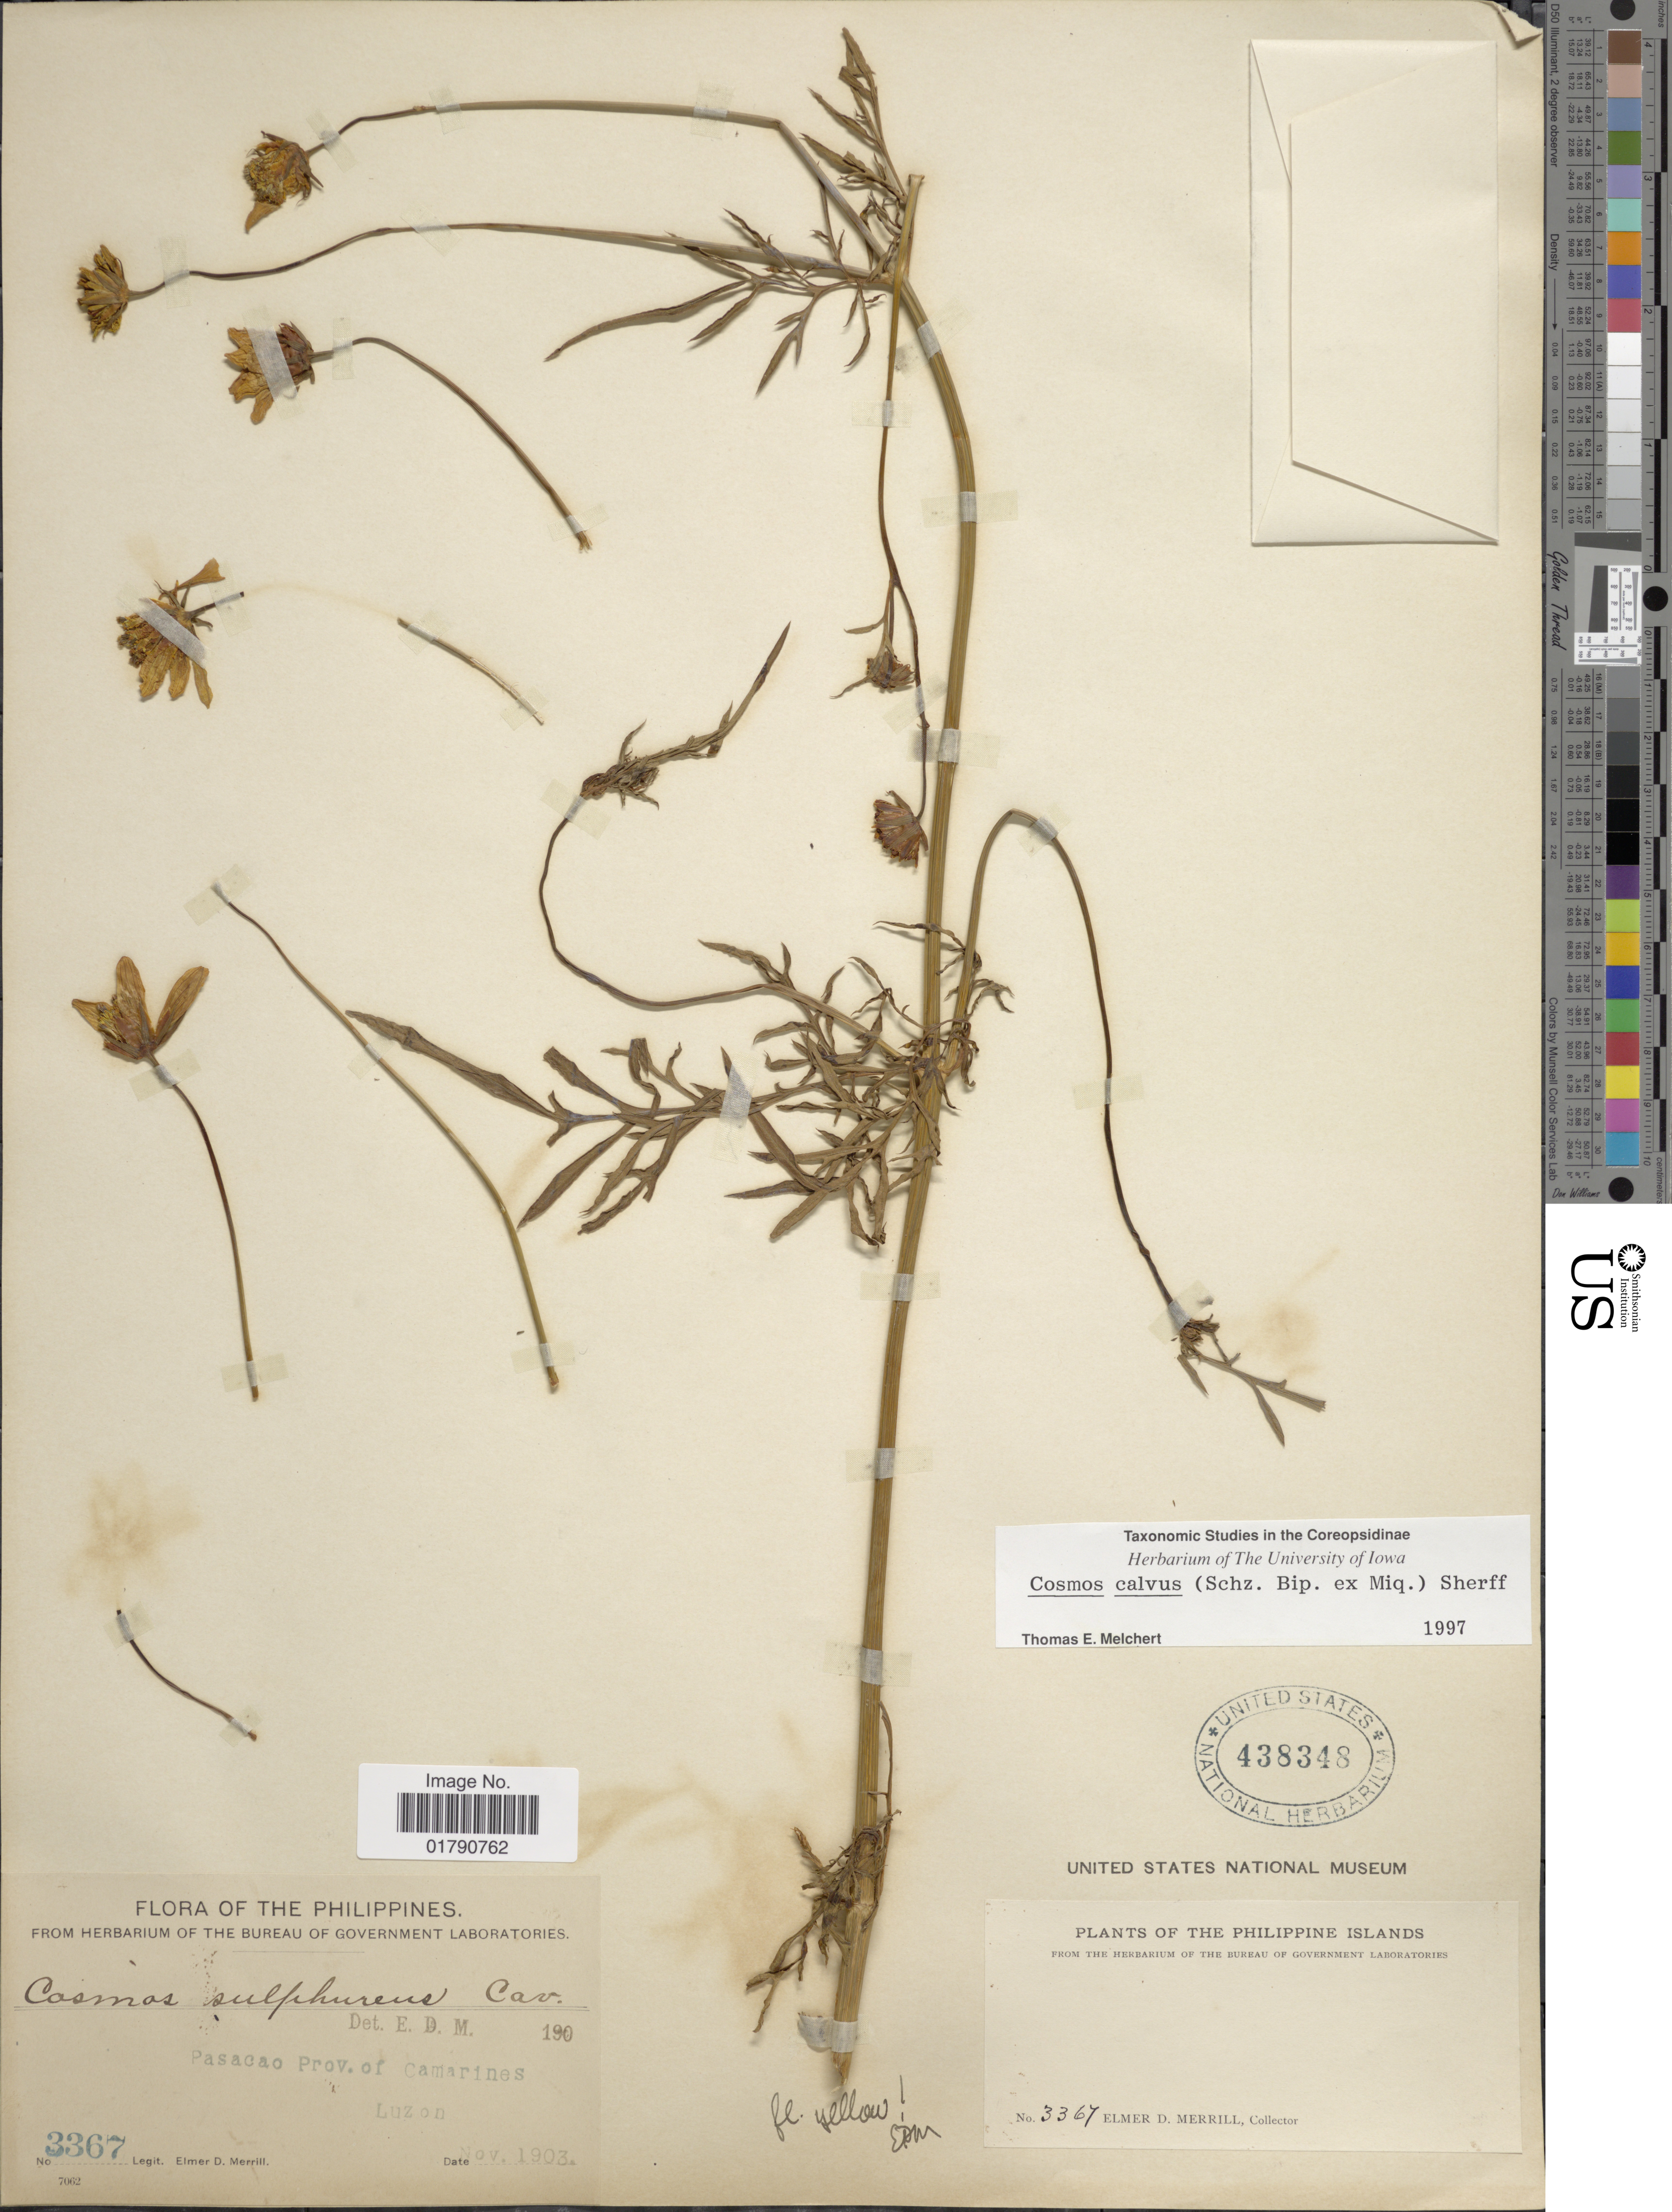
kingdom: Plantae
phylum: Tracheophyta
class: Magnoliopsida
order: Asterales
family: Asteraceae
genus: Cosmos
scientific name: Cosmos calvus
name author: (Sch. Bip. ex Miq.) Sherff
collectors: E. D. Merrill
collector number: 3367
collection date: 1903-11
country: Philippines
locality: Pasacao Prov. of Camarines, Luzon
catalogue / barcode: US 438348